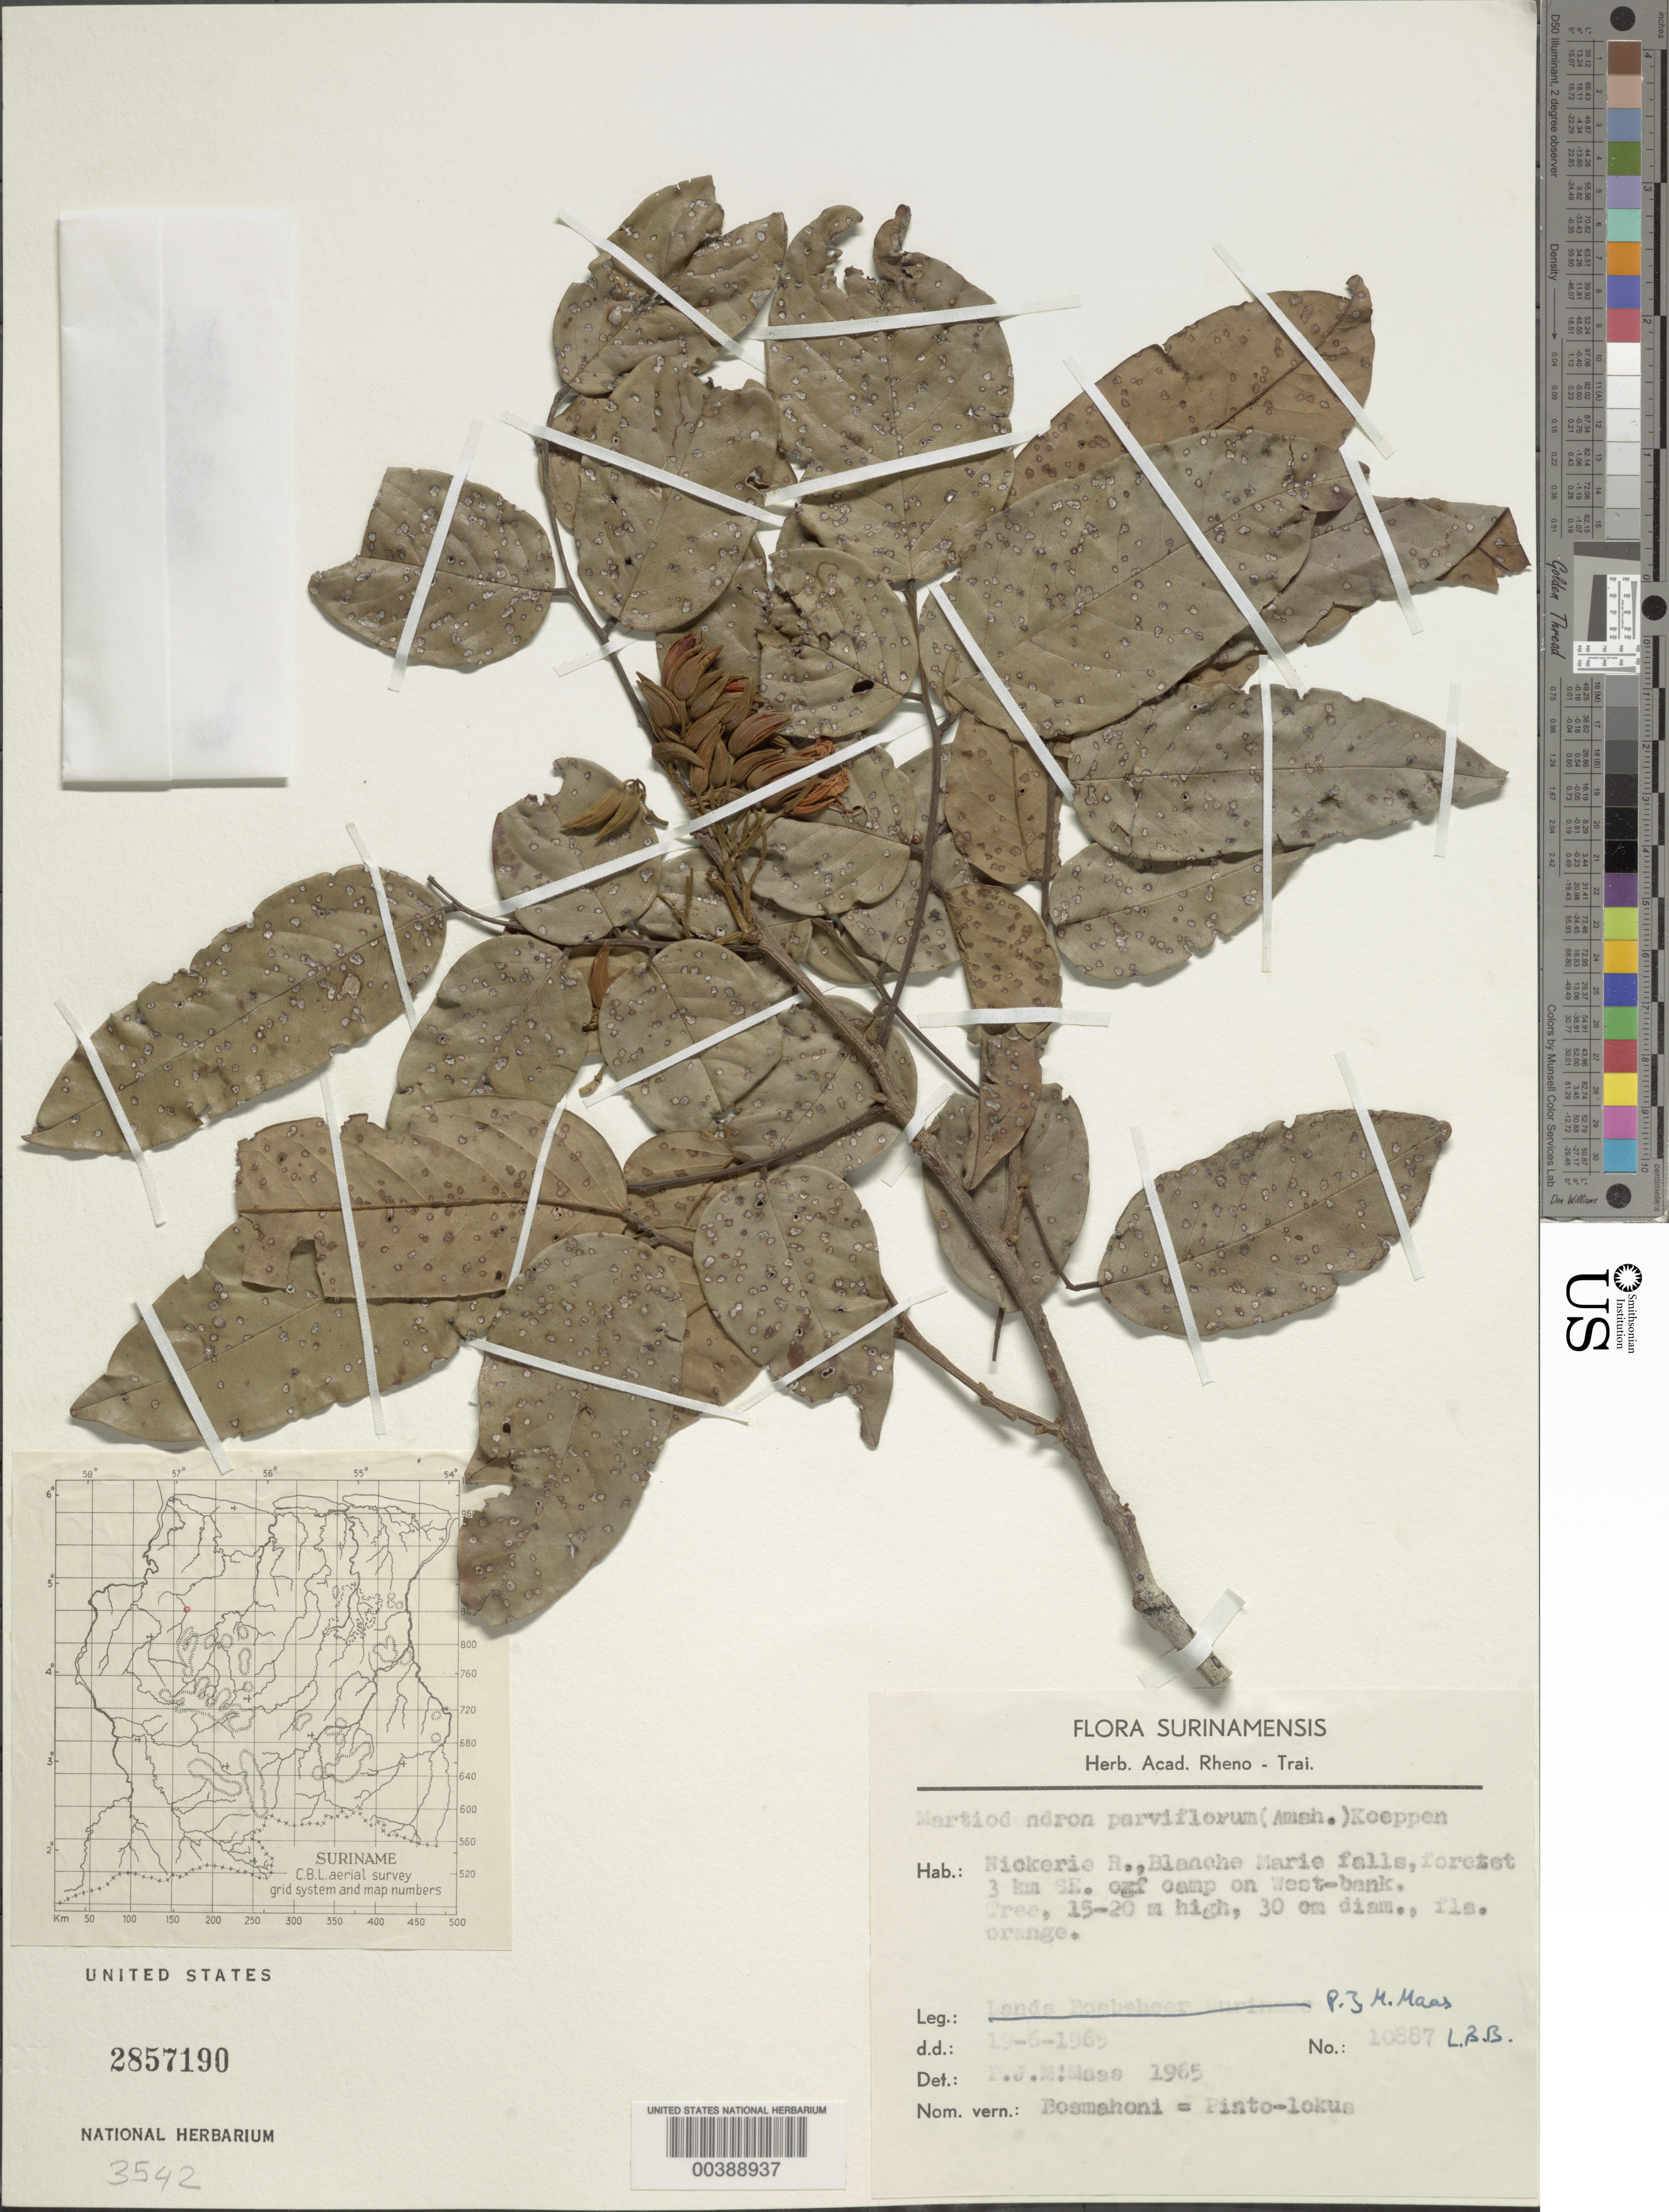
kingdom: Plantae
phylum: Tracheophyta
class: Magnoliopsida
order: Fabales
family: Fabaceae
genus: Martiodendron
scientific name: Martiodendron parviflorum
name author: (Amshoff) Kolpen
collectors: P. Maas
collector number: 10887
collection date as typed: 19 Jun 1965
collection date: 1965-06-19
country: Suriname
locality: Nickerie river, blanche marie falls, forest 3 km se, camp on w bank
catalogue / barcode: US 2857190